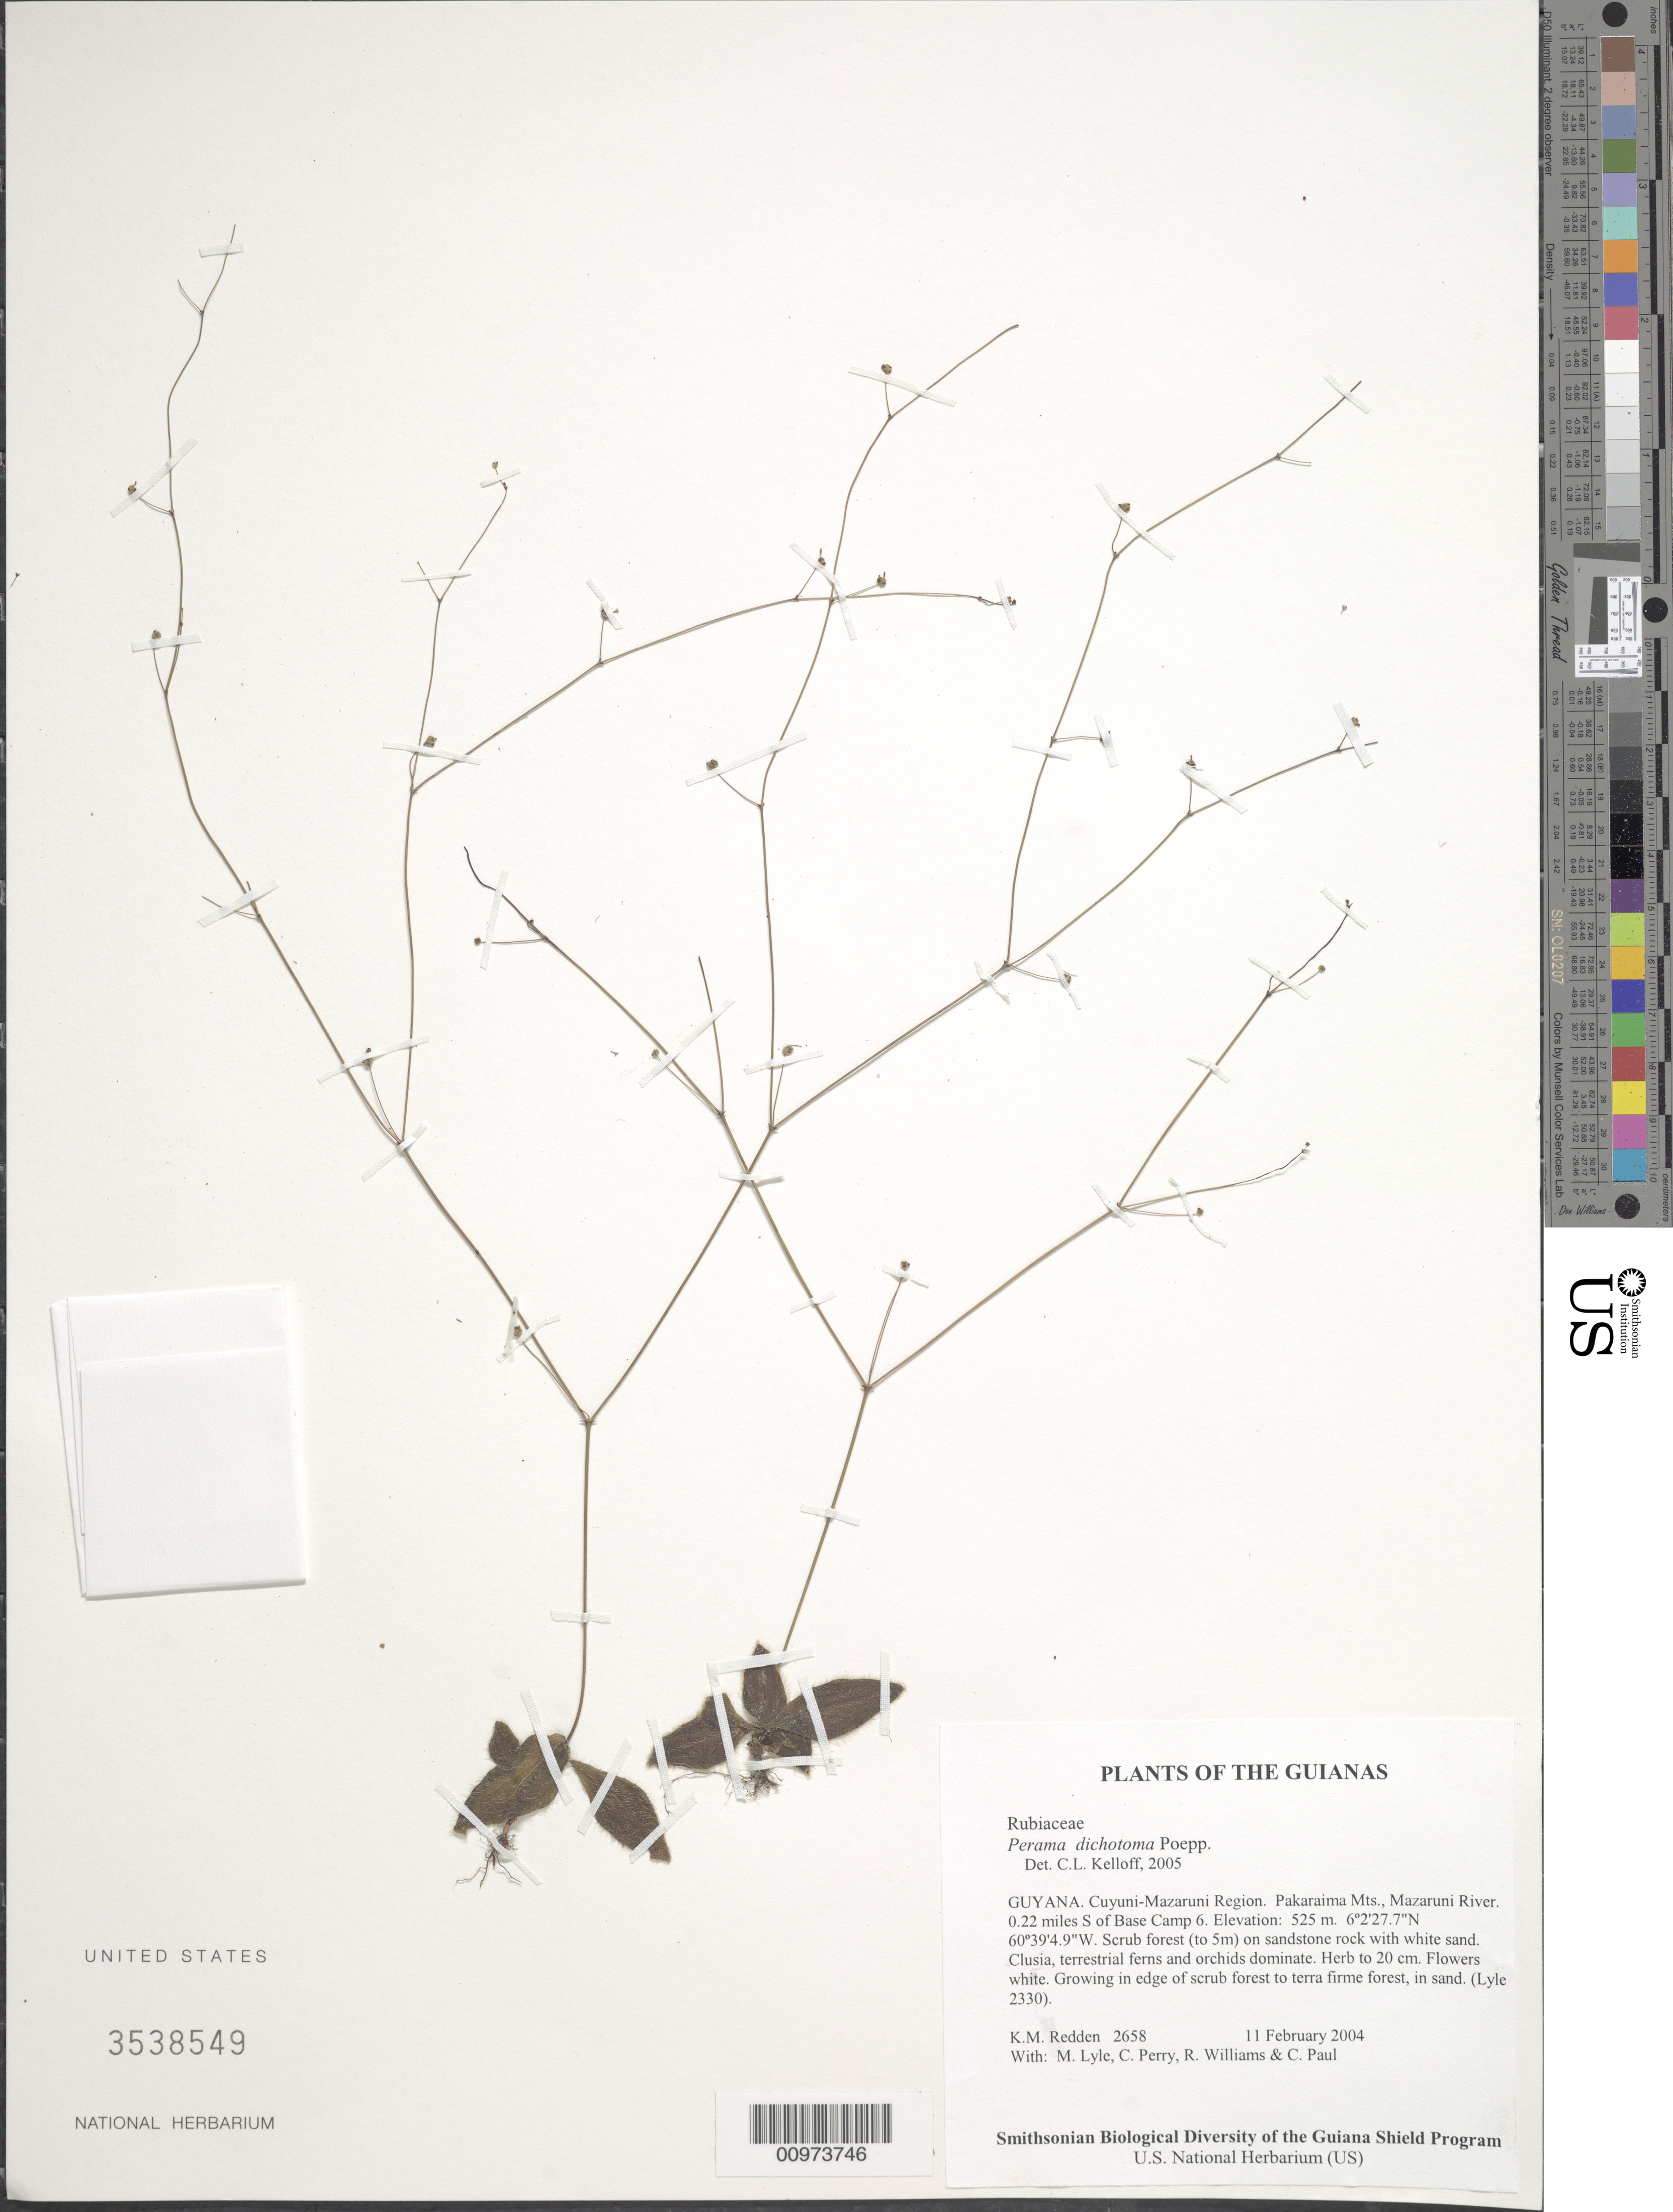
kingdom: Plantae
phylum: Tracheophyta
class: Magnoliopsida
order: Gentianales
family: Rubiaceae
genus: Perama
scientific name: Perama dichotoma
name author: Poepp.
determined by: Kelloff, Carol L., (US), Smithsonian Institution - National Museum of Natural History (UNITED STATES)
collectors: K. M. Redden, M. Lyle, C. Perry, R. Williams & C. Paul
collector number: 2658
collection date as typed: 11 February 2004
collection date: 2004-02-11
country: Guyana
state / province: Cuyuni-Mazaruni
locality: Pakaraima Mts., Mazaruni River. 0.22 miles S of Base Camp 6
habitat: Scrub forest (to 5m) on sandstone rock with white sand. Clusia, terrestrial ferns and orchids dominate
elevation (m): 525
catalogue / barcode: US 3538549